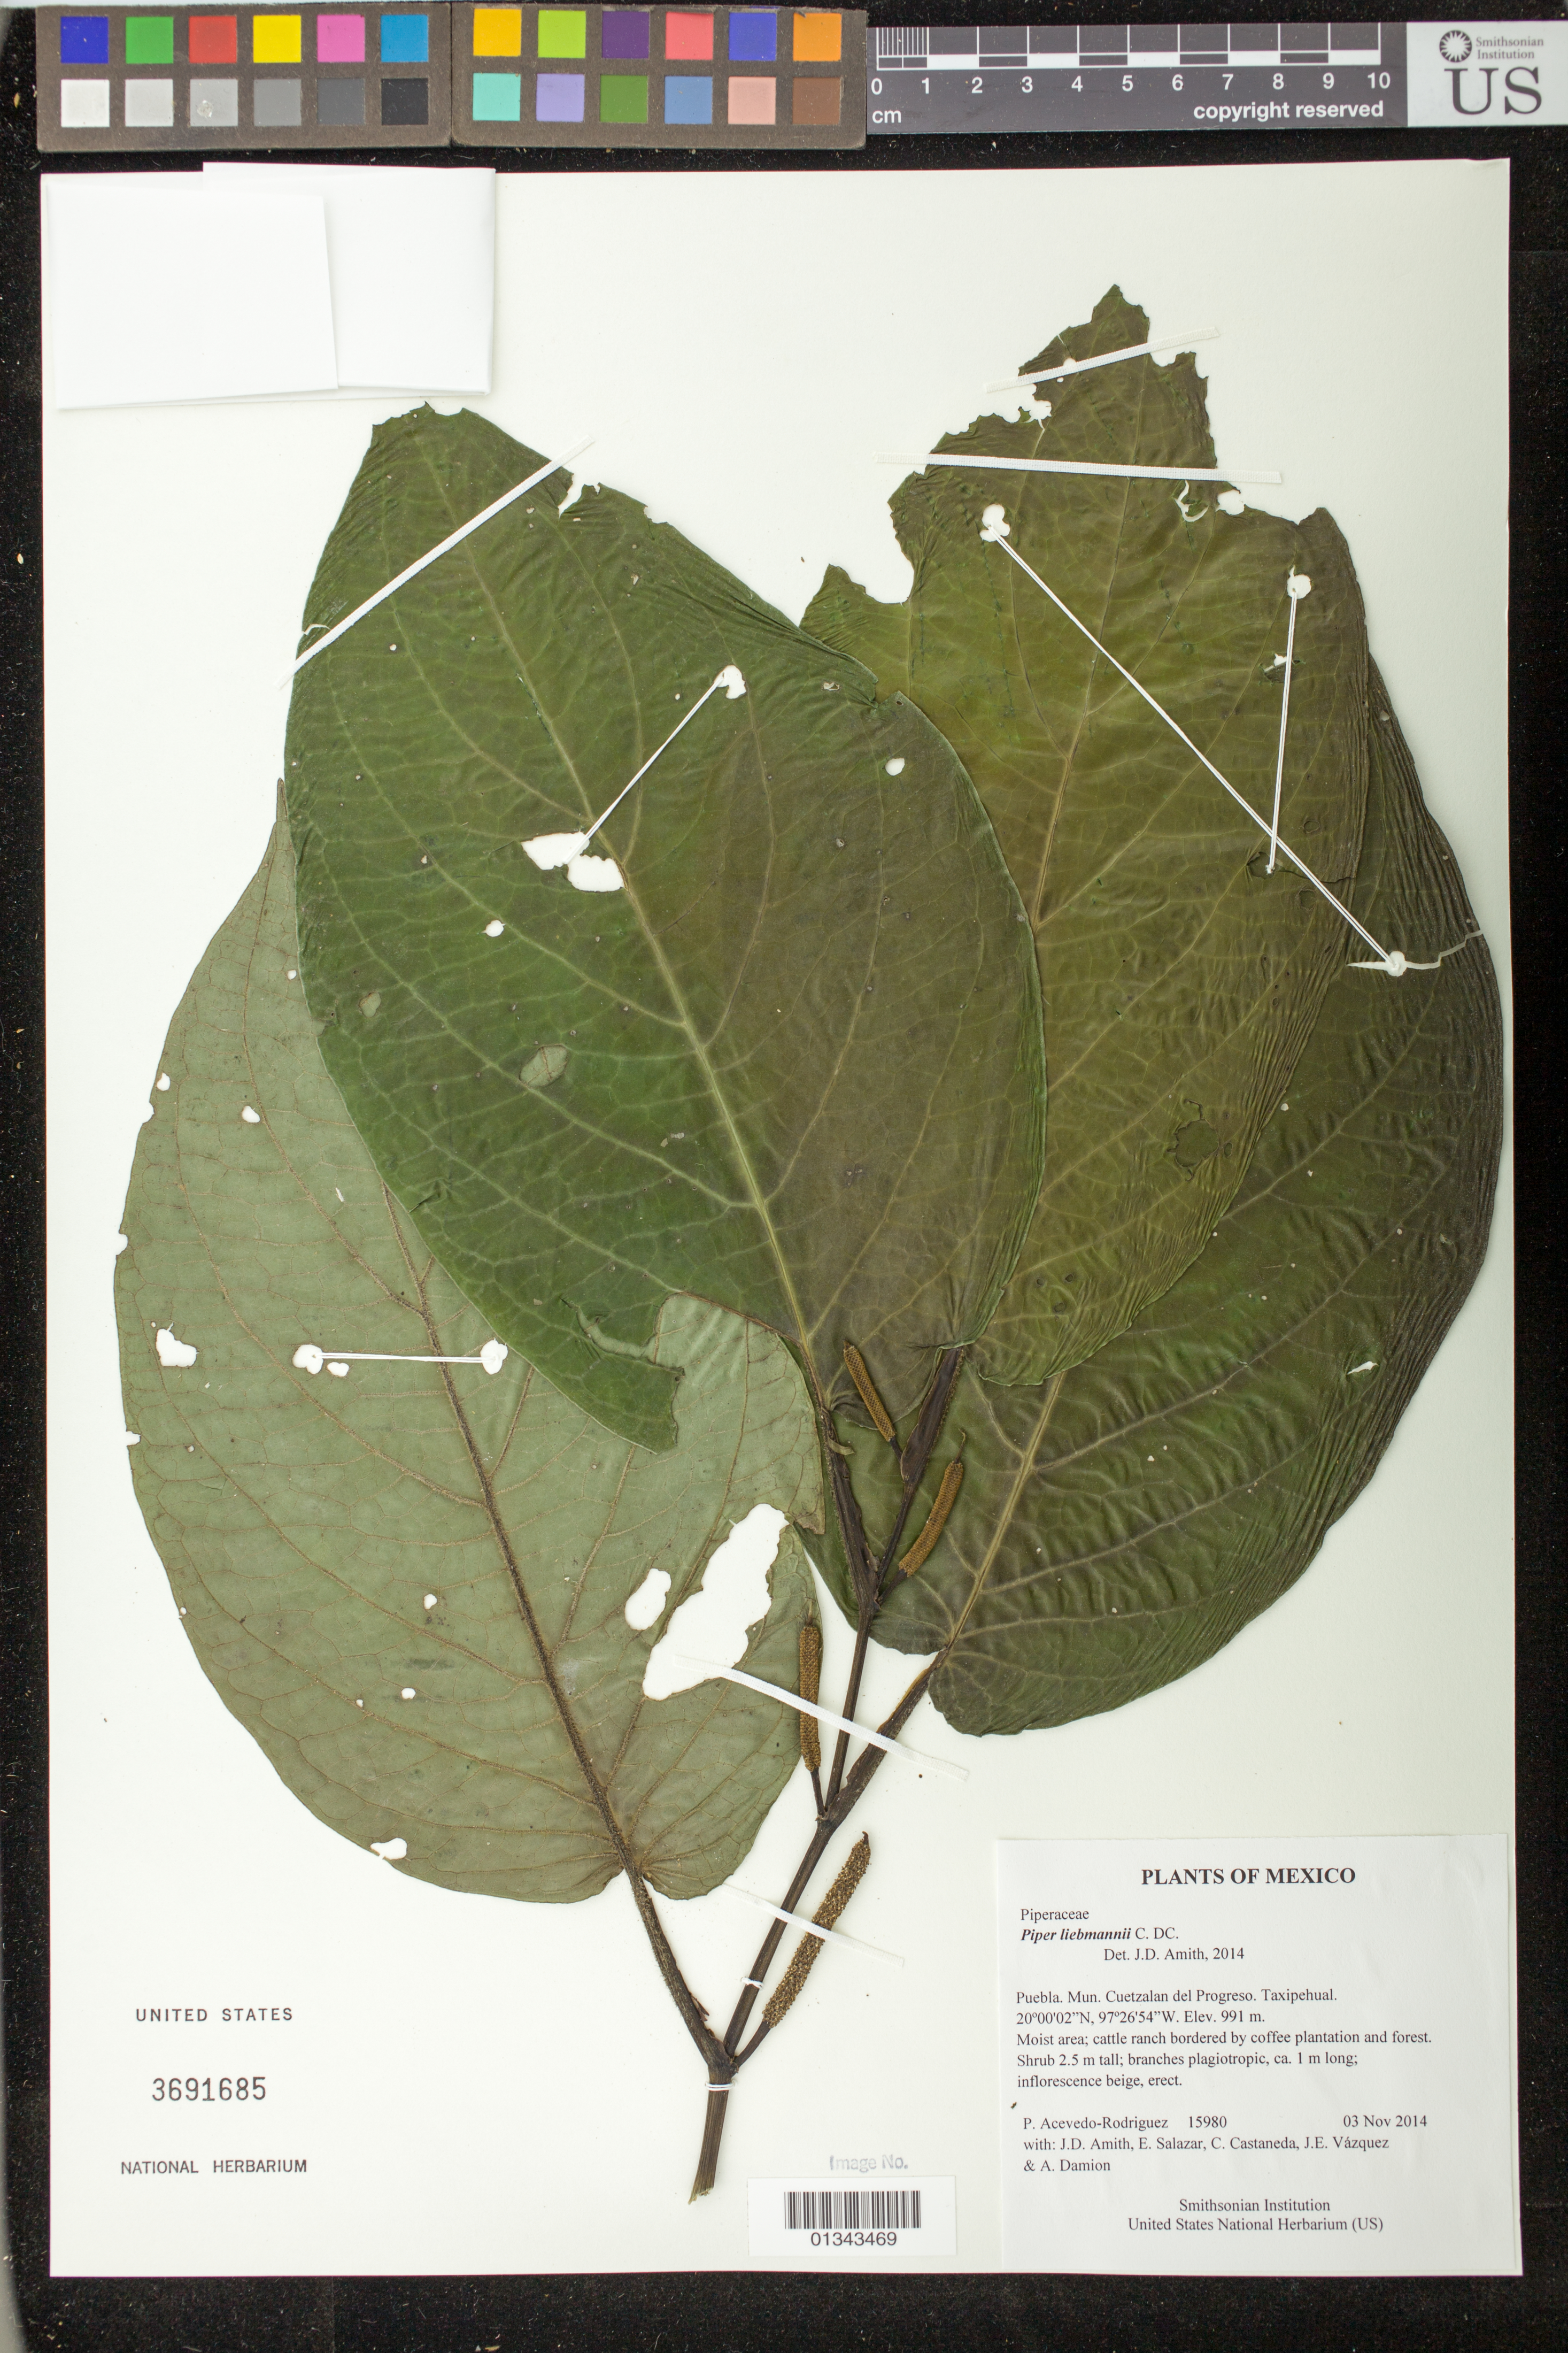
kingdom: Plantae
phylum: Tracheophyta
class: Magnoliopsida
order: Piperales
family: Piperaceae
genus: Piper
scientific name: Piper liebmannii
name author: C. DC.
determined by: Amith, Jonathan D.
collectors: P. Acevedo-Rodr., J. D. Amith, E. Salazar, C. Castaneda, J. E. Vázquez & A. Damion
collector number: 15980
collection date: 2014-11-03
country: Mexico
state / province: Puebla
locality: Mun. Cuetzalan del Progreso. Taxipehual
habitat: Moist area; cattle ranch bordered with coffee plant. and forest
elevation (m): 991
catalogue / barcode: US 3691685